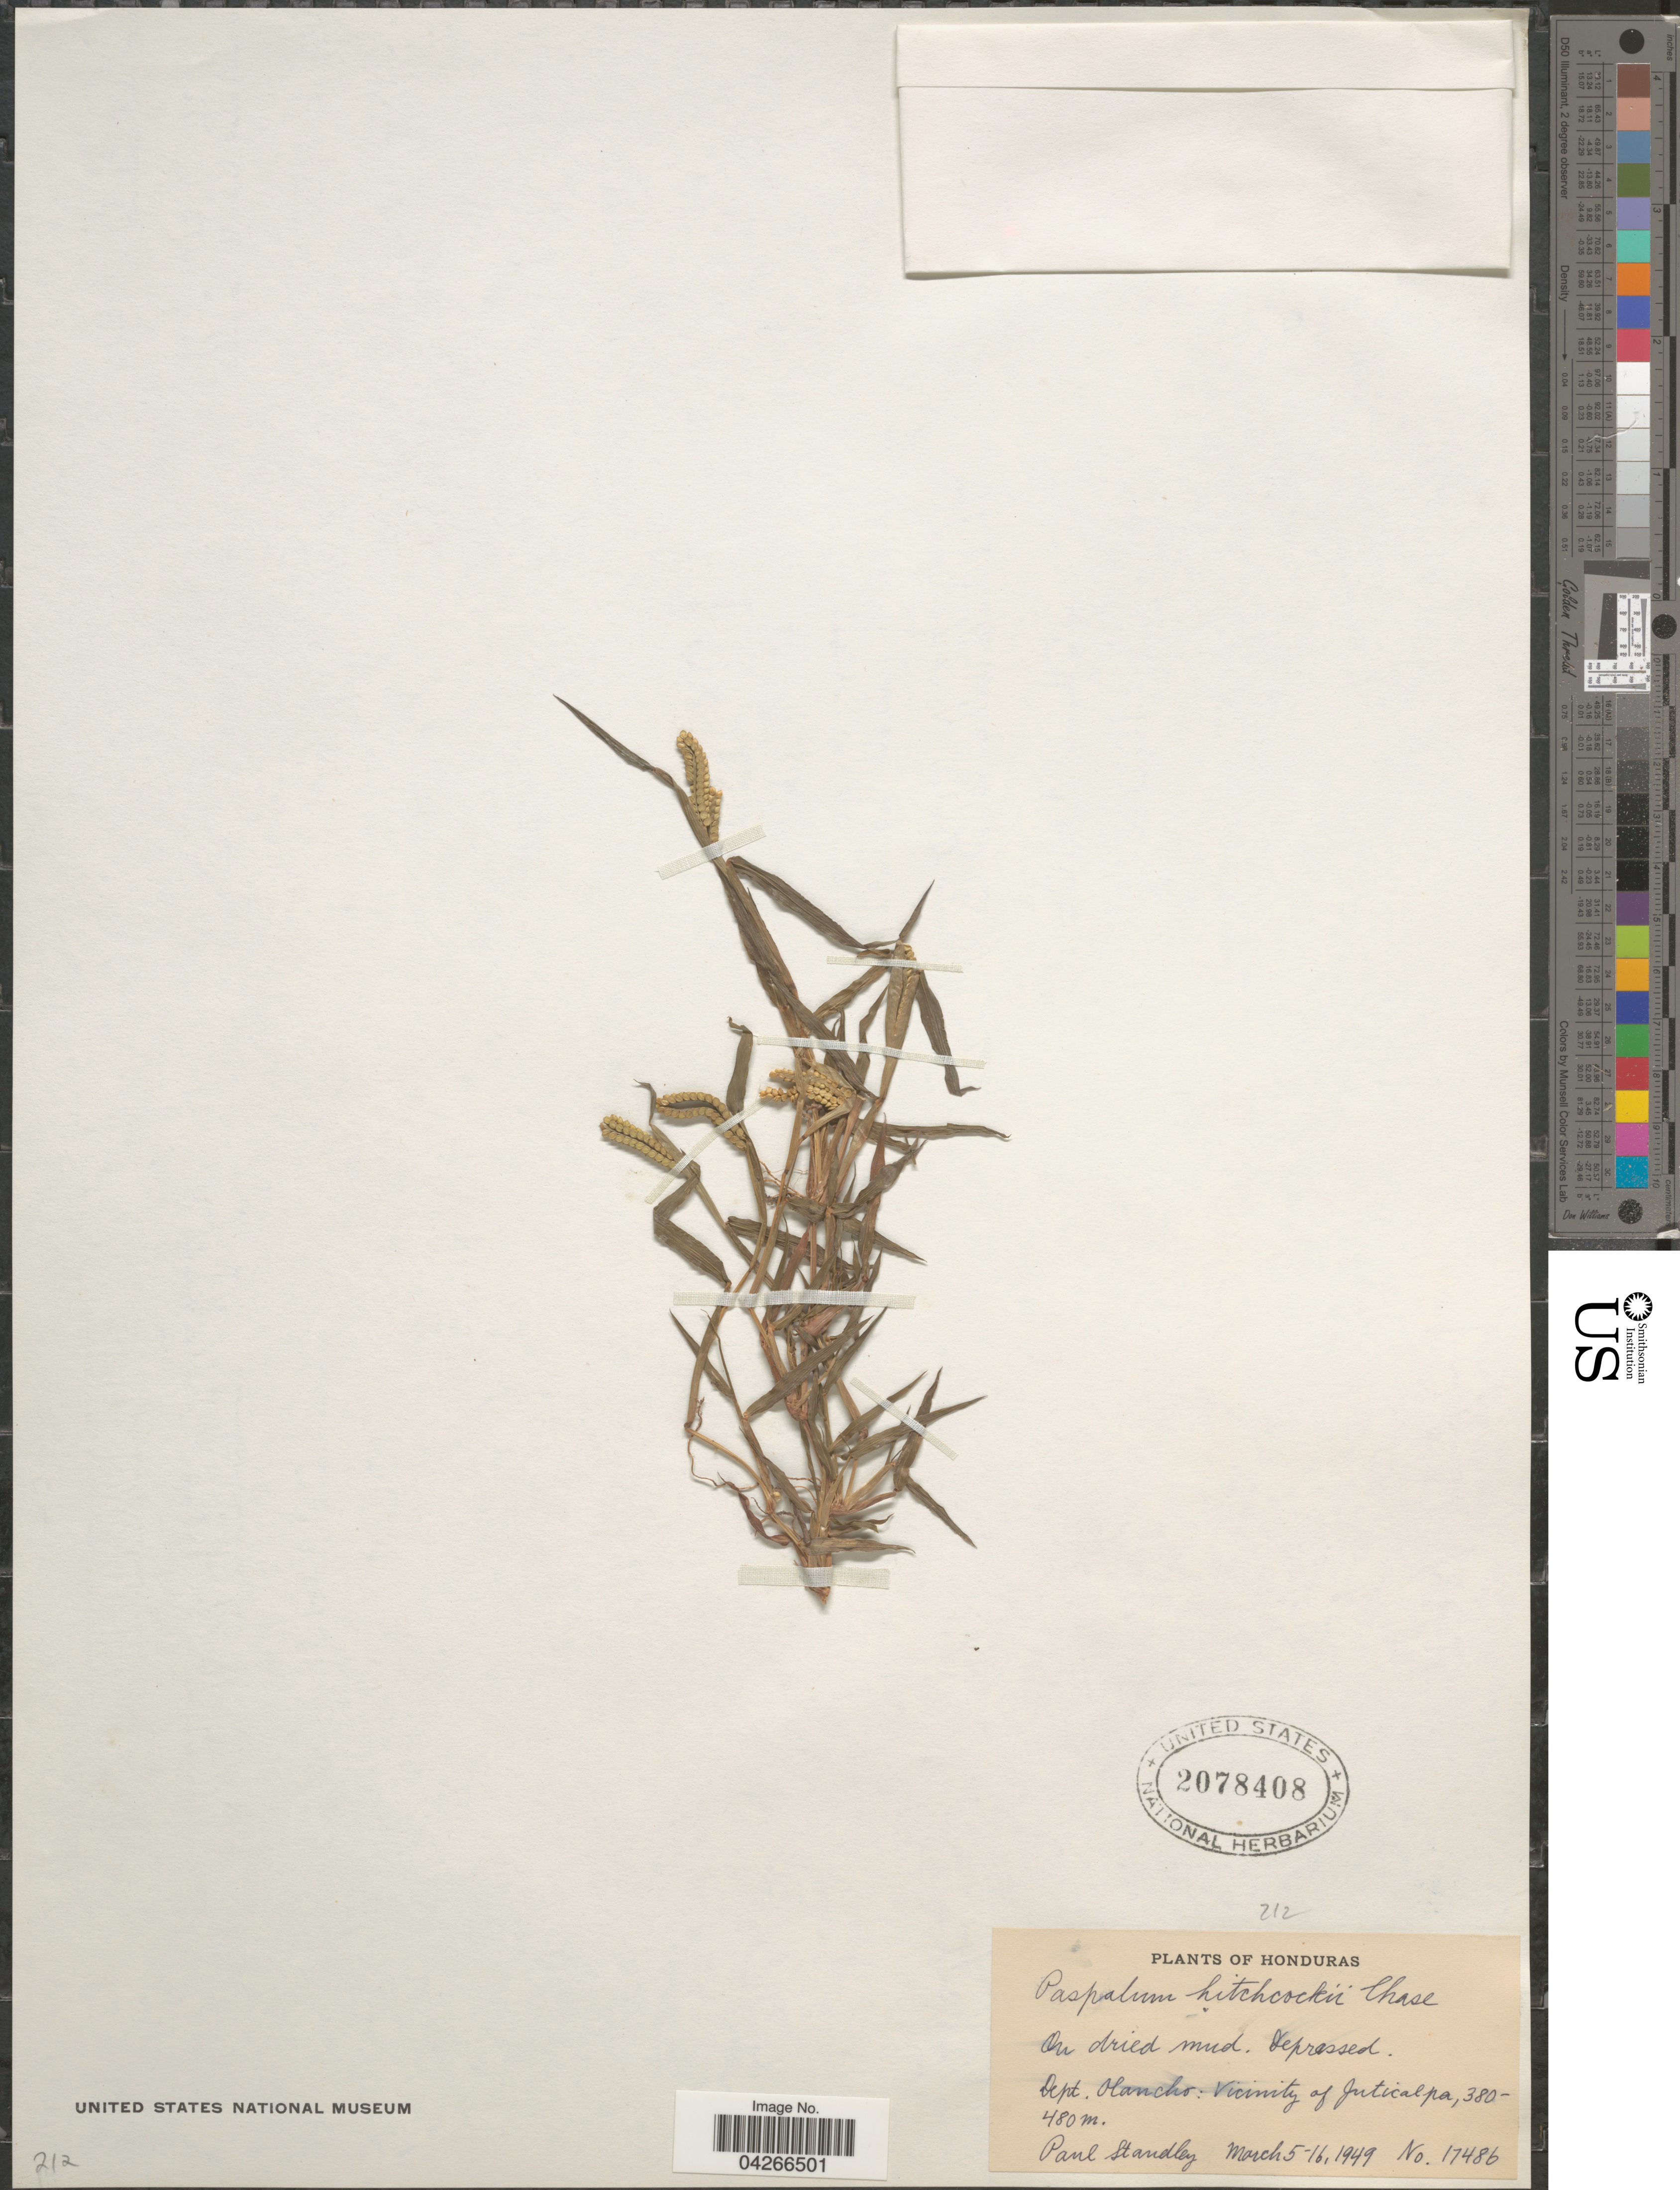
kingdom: Plantae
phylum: Tracheophyta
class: Liliopsida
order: Poales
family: Poaceae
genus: Paspalum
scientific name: Paspalum hitchcockii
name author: Chase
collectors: P. C. Standley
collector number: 17486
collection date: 1949-03-05/1949-03-16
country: Honduras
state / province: Olancho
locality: On dried mud. Depressed. Dept. Olancho: Vicinity of Juticalpa.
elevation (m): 380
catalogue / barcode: US 2078408